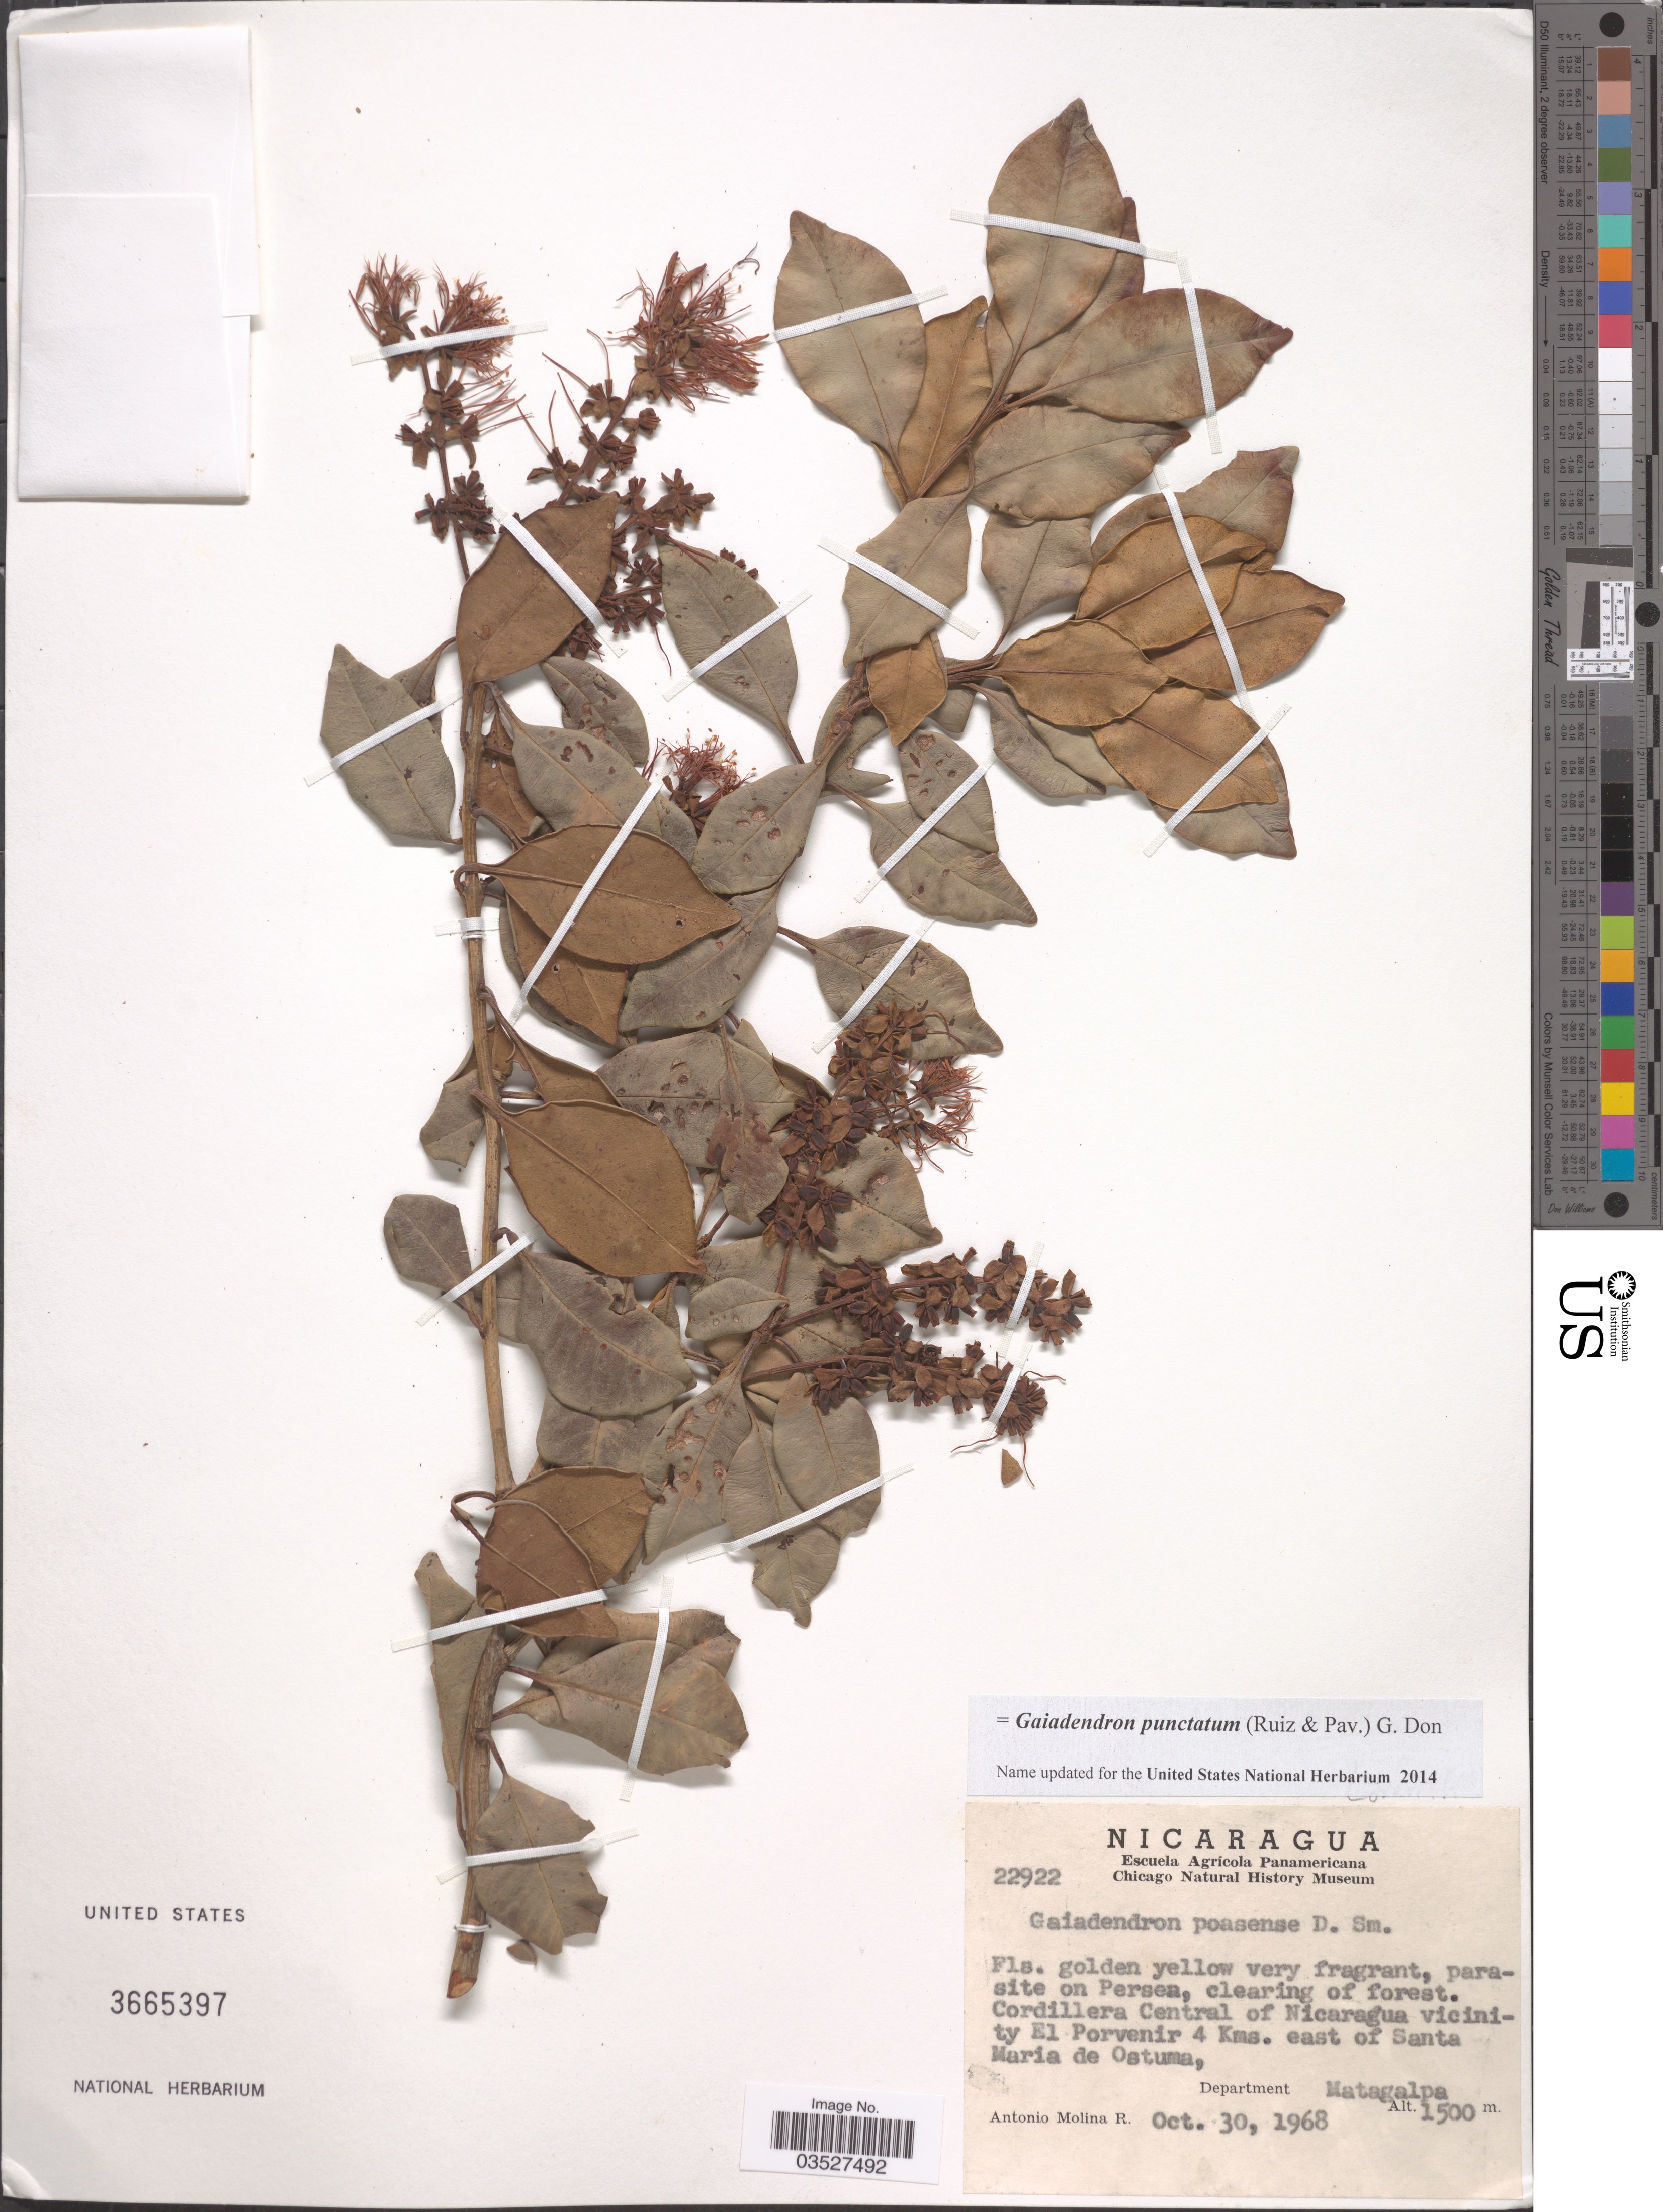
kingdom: Plantae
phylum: Tracheophyta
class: Magnoliopsida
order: Santalales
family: Loranthaceae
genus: Gaiadendron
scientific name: Gaiadendron punctatum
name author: (Ruiz & Pav.) G. Don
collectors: A. Molina R.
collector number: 22922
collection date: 1968-10-30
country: Nicaragua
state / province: Matagalpa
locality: Cordillera Central of Nicaragua vicinity El Porvenir 4 Kms. east of Santa Maria de Ostuma, Department Matagalpa.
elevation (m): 1500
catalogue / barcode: US 3665397